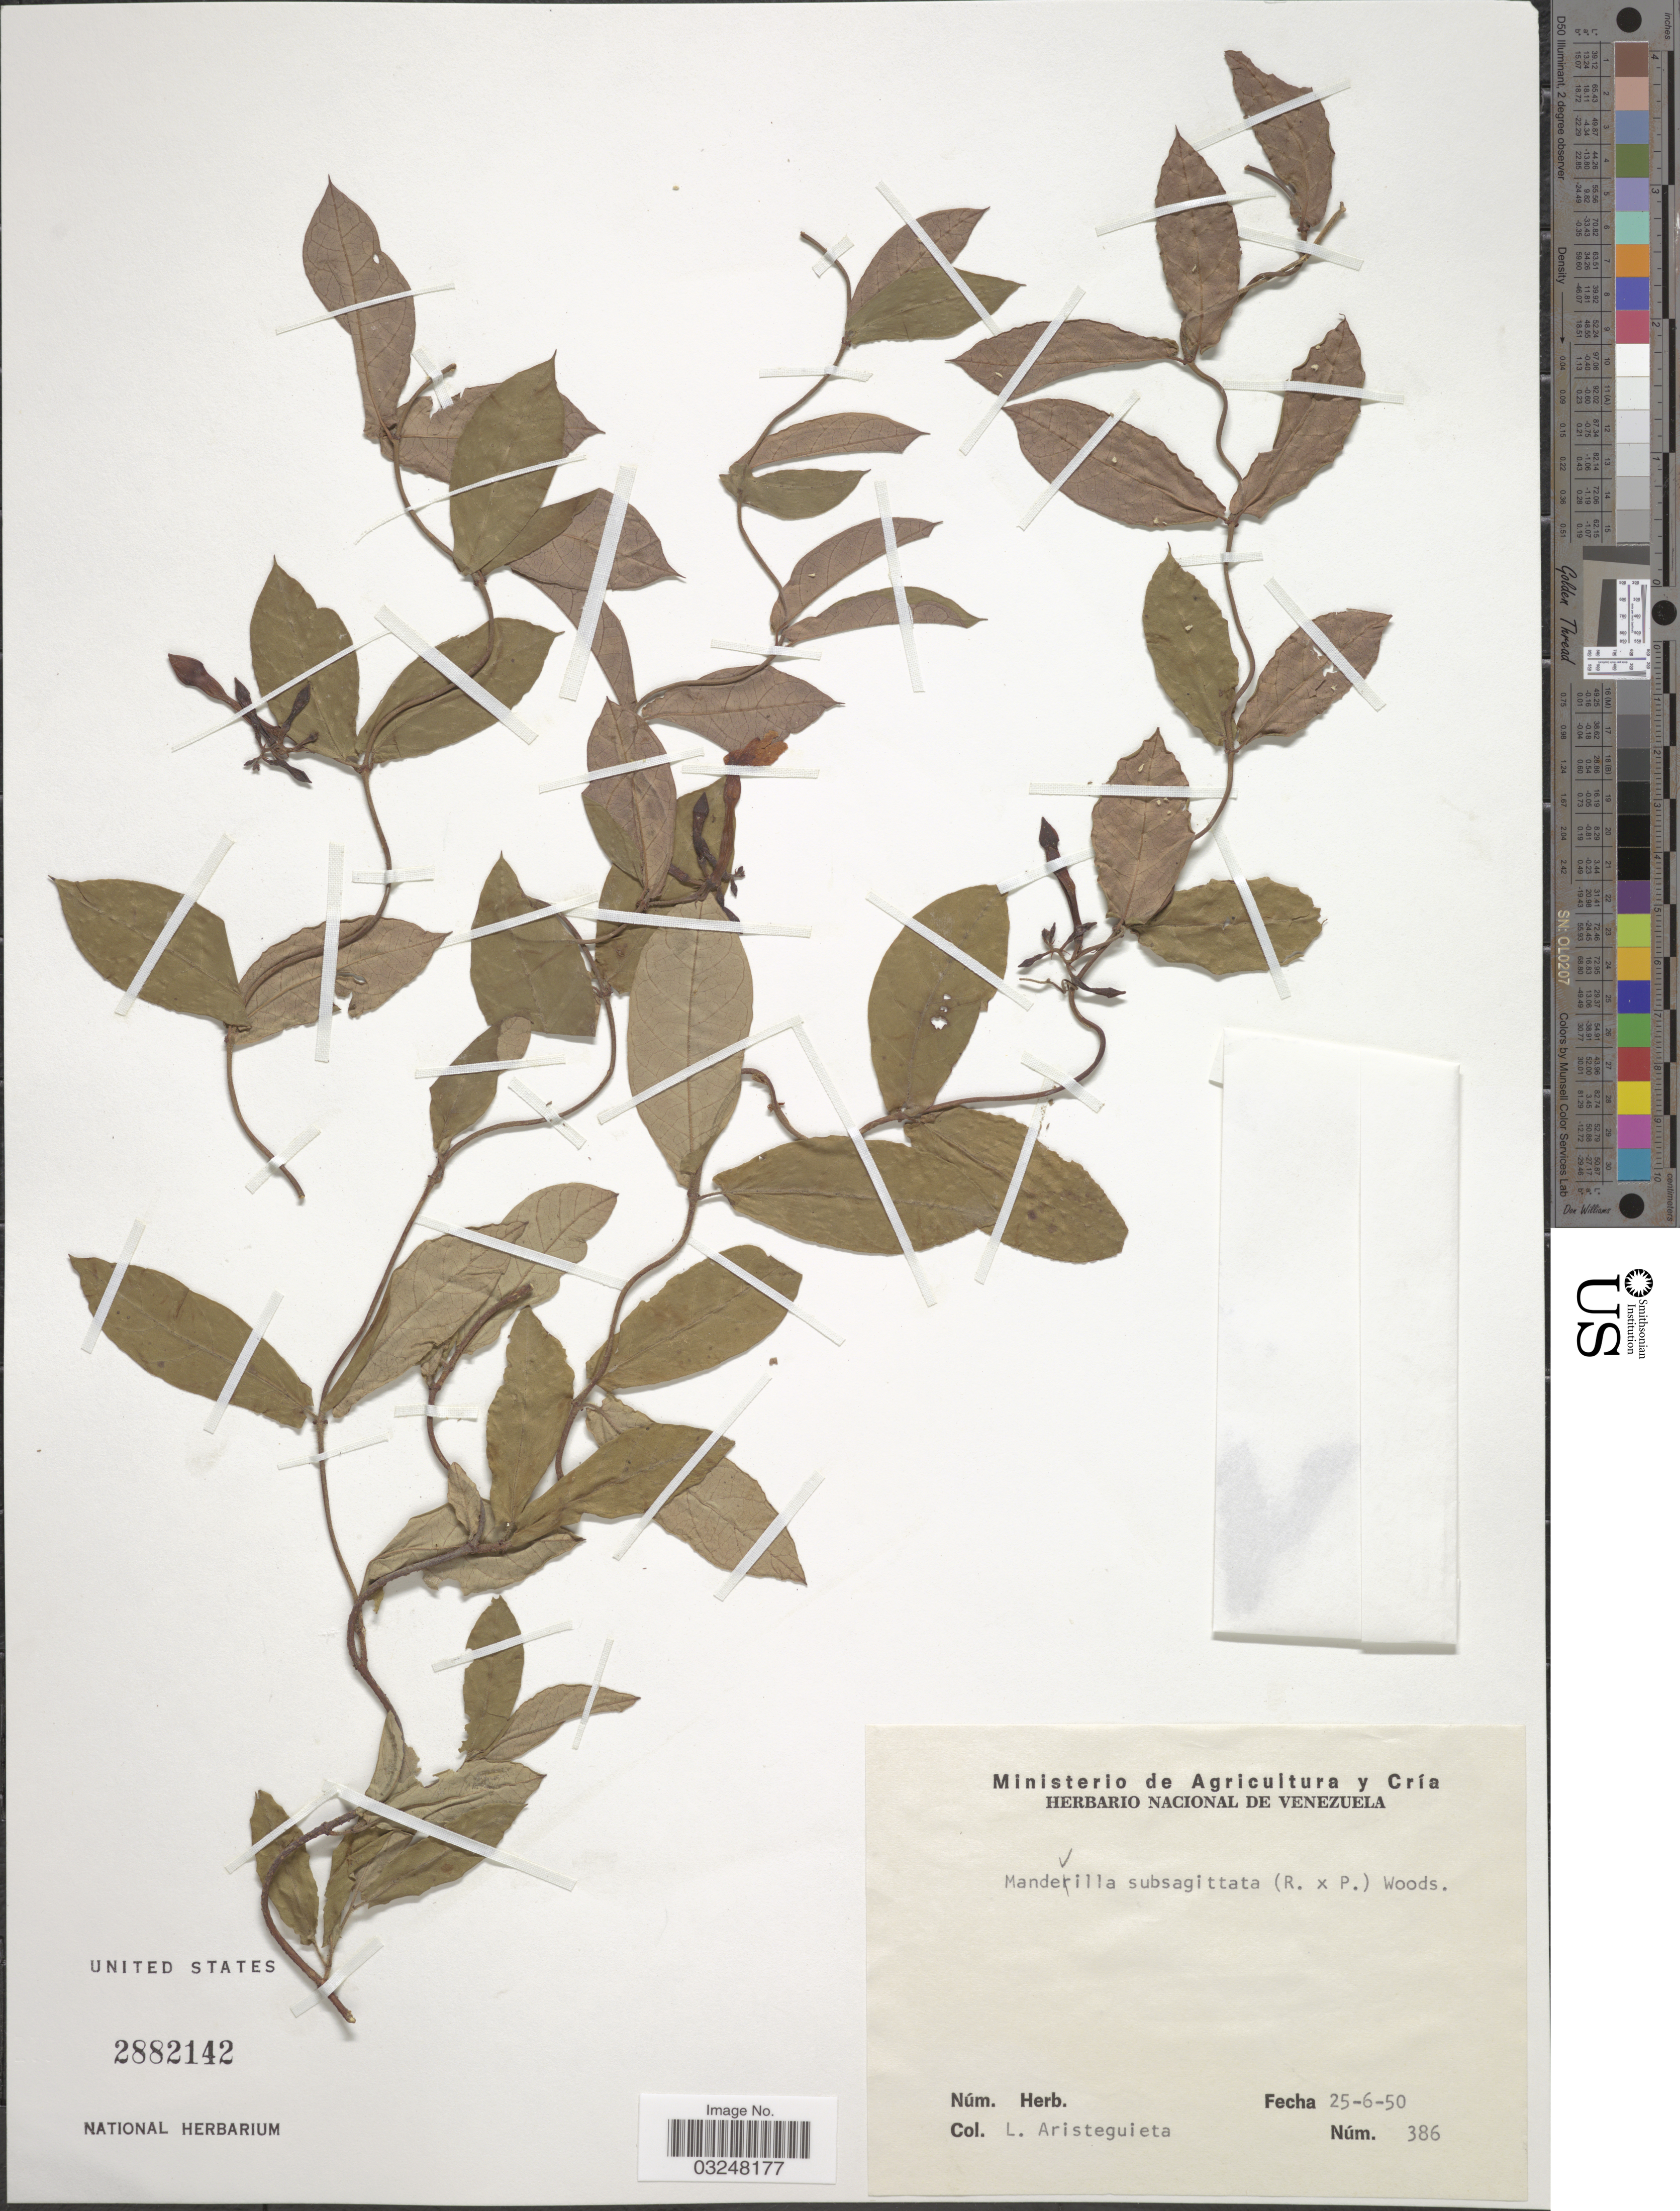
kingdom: Plantae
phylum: Tracheophyta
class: Magnoliopsida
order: Gentianales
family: Apocynaceae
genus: Mandevilla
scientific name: Mandevilla subsagittata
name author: (Ruiz & Pav.) Woodson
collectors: L. Aristeguieta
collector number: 386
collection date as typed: Transcribed d/m/y: 25/6/50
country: Venezuela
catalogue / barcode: US 2882142